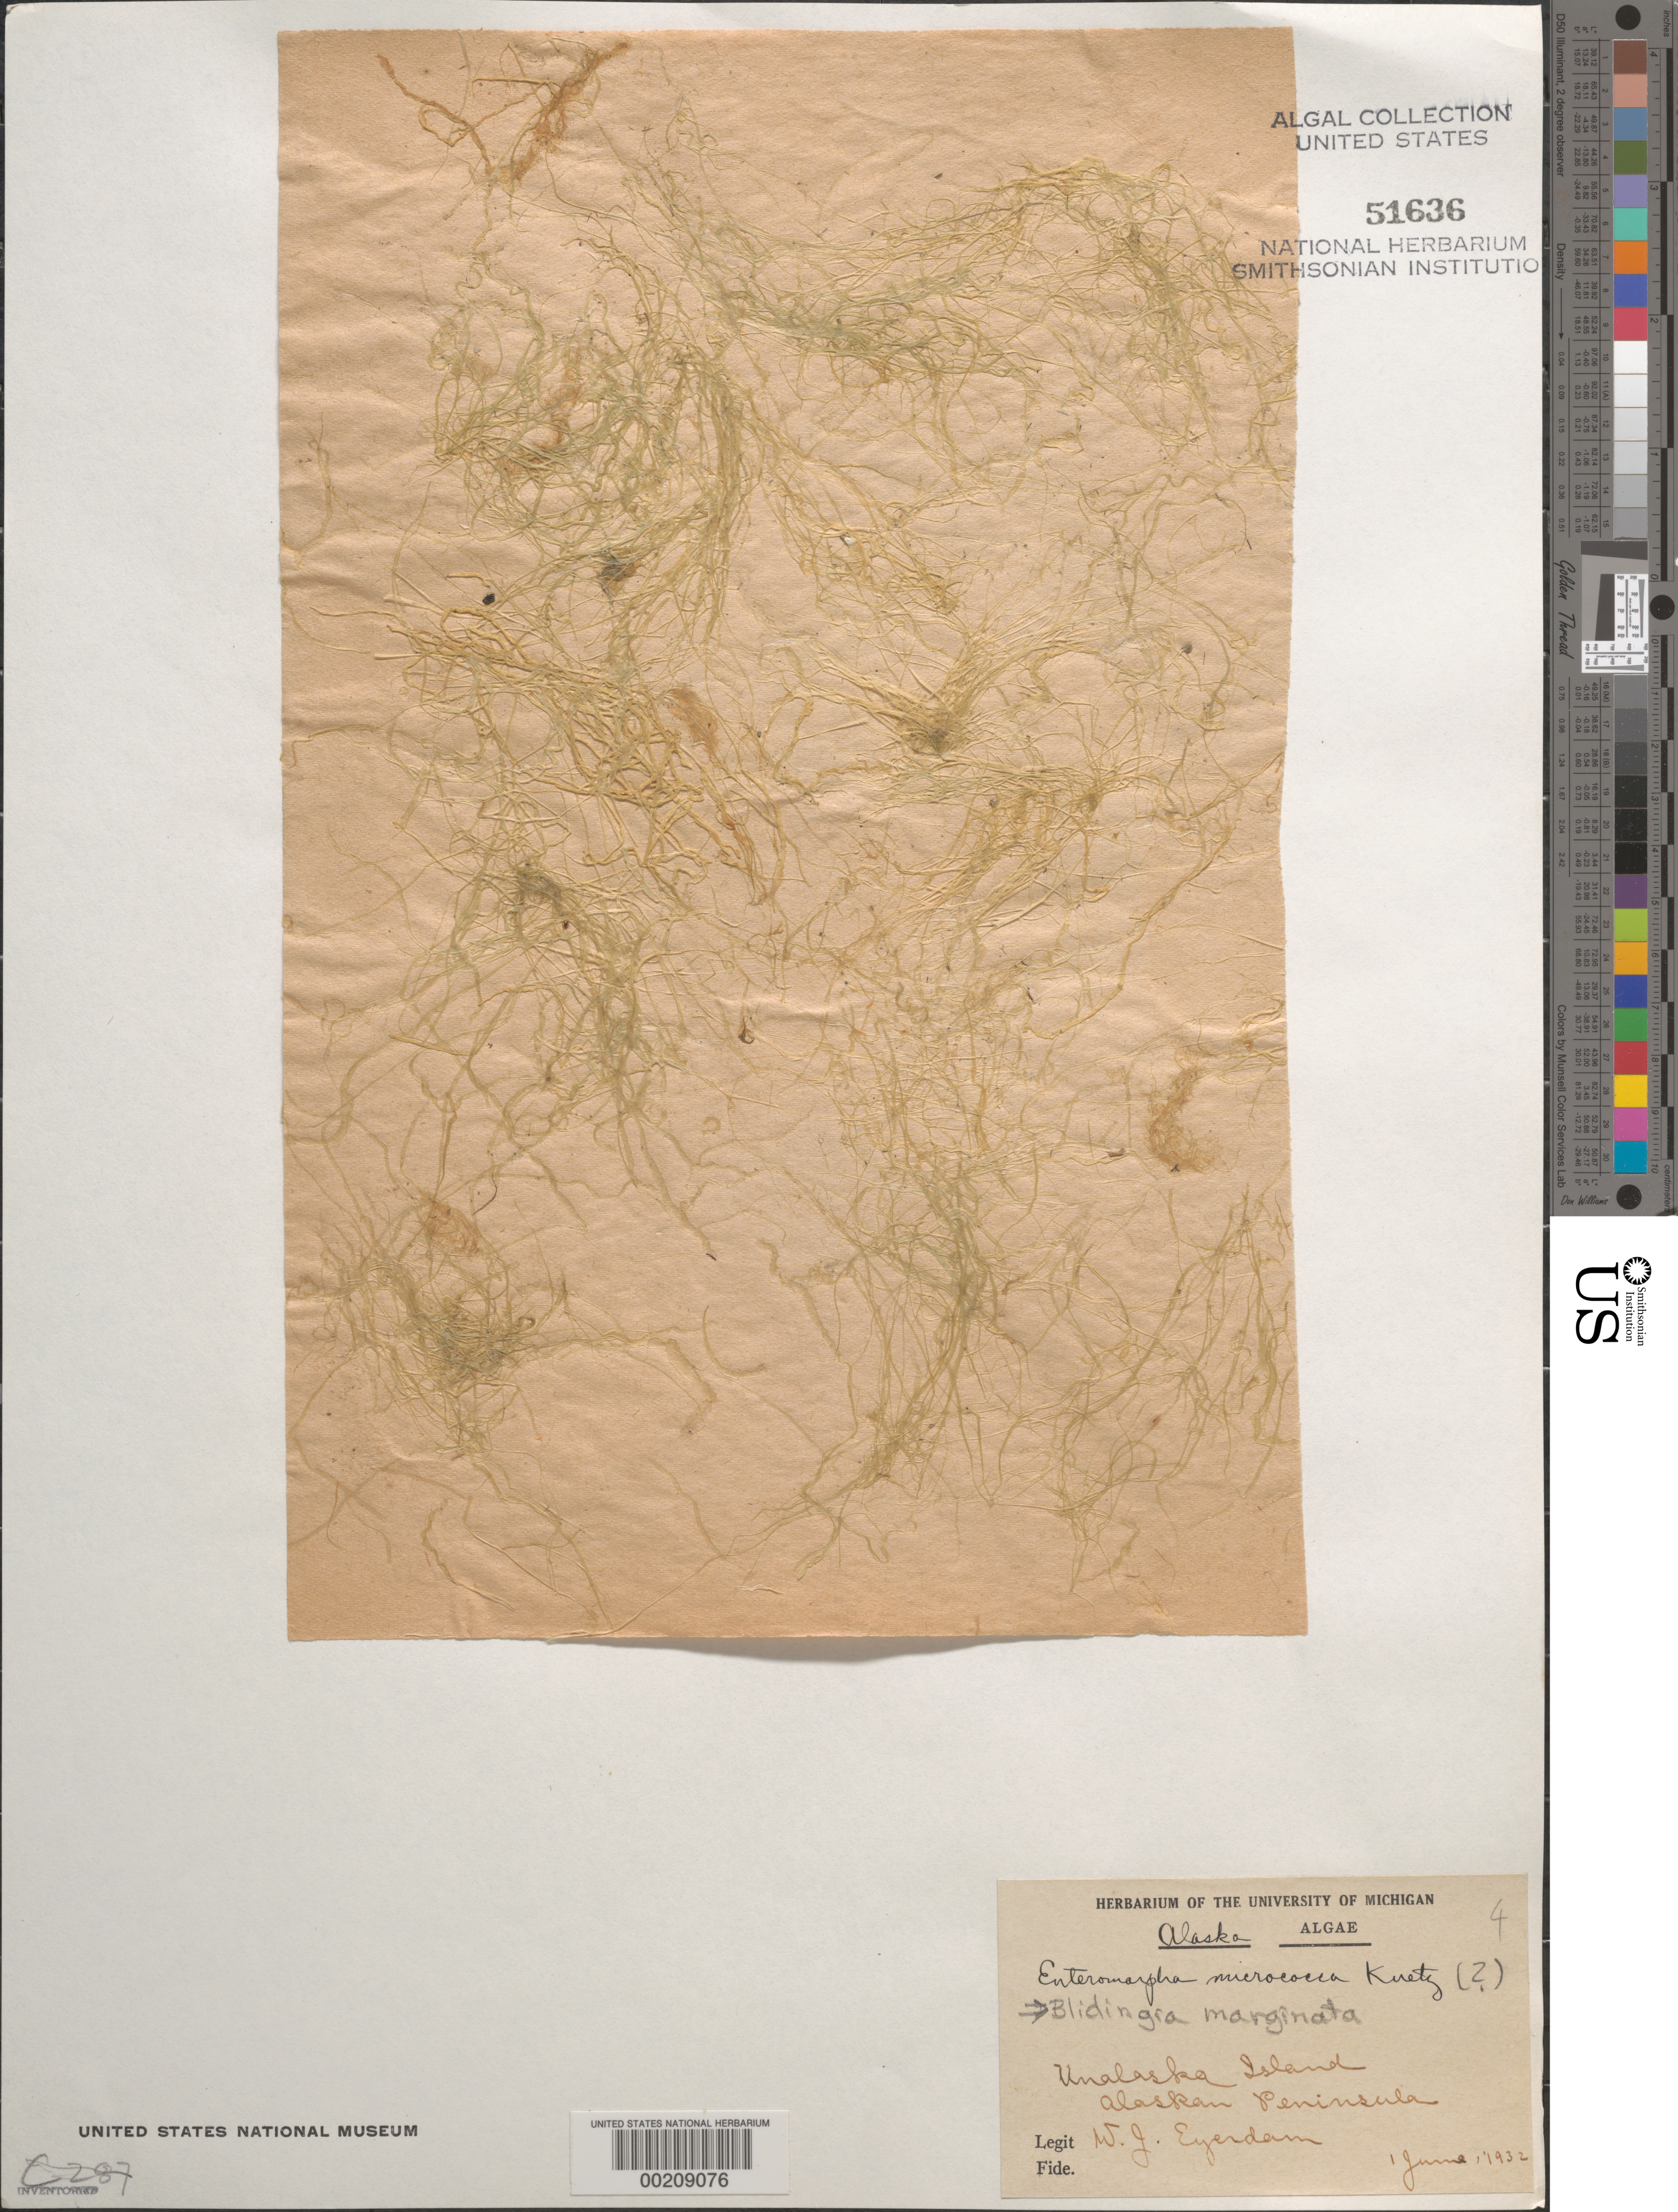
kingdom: Plantae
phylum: Chlorophyta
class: Ulvophyceae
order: Ulvales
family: Kornmanniaceae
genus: Blidingia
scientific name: Blidingia marginata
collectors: W. J. Eyerdam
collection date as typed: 01 Jun 1932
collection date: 1932-06-01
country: United States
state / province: Alaska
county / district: Aleutian Islands Division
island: Unalaska Island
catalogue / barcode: US 51636